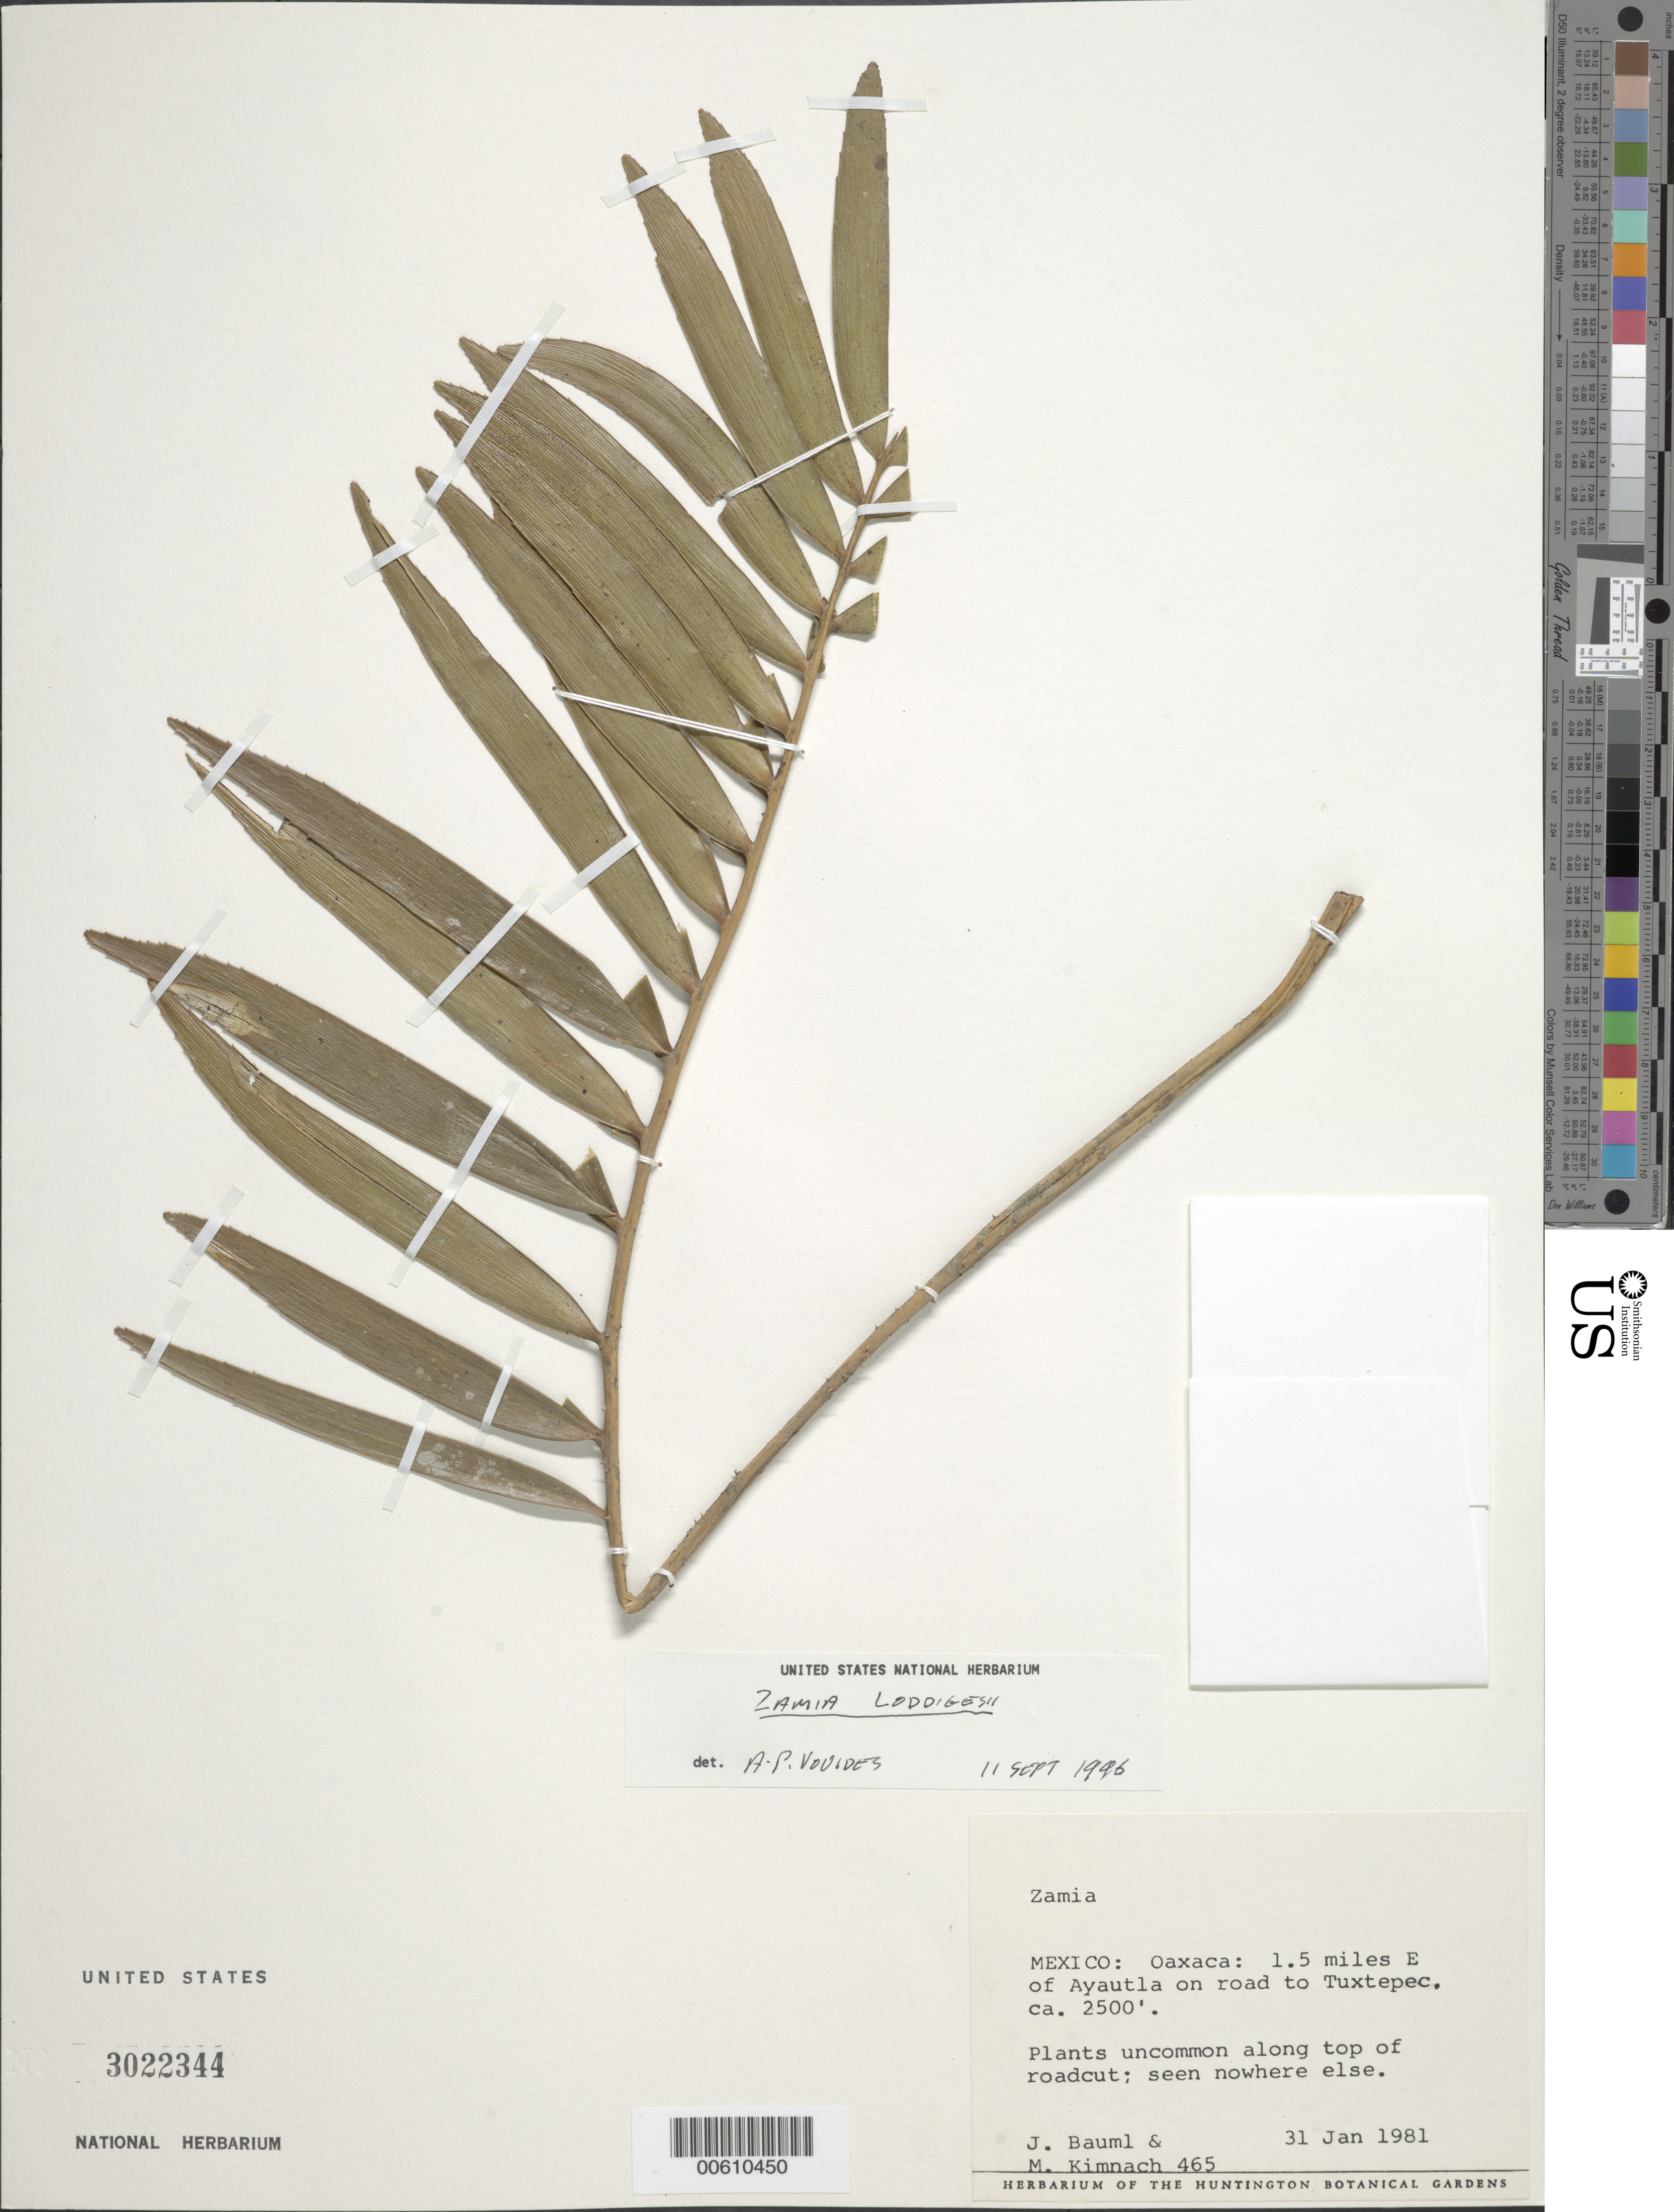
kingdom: Plantae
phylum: Tracheophyta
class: Cycadopsida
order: Cycadales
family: Zamiaceae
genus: Zamia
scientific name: Zamia loddigesii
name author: Miq.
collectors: J. Bauml & M. W. Kimnach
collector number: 465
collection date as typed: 31 Jan 1981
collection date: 1981-01-31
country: Mexico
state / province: Oaxaca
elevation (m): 762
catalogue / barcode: US 3022344